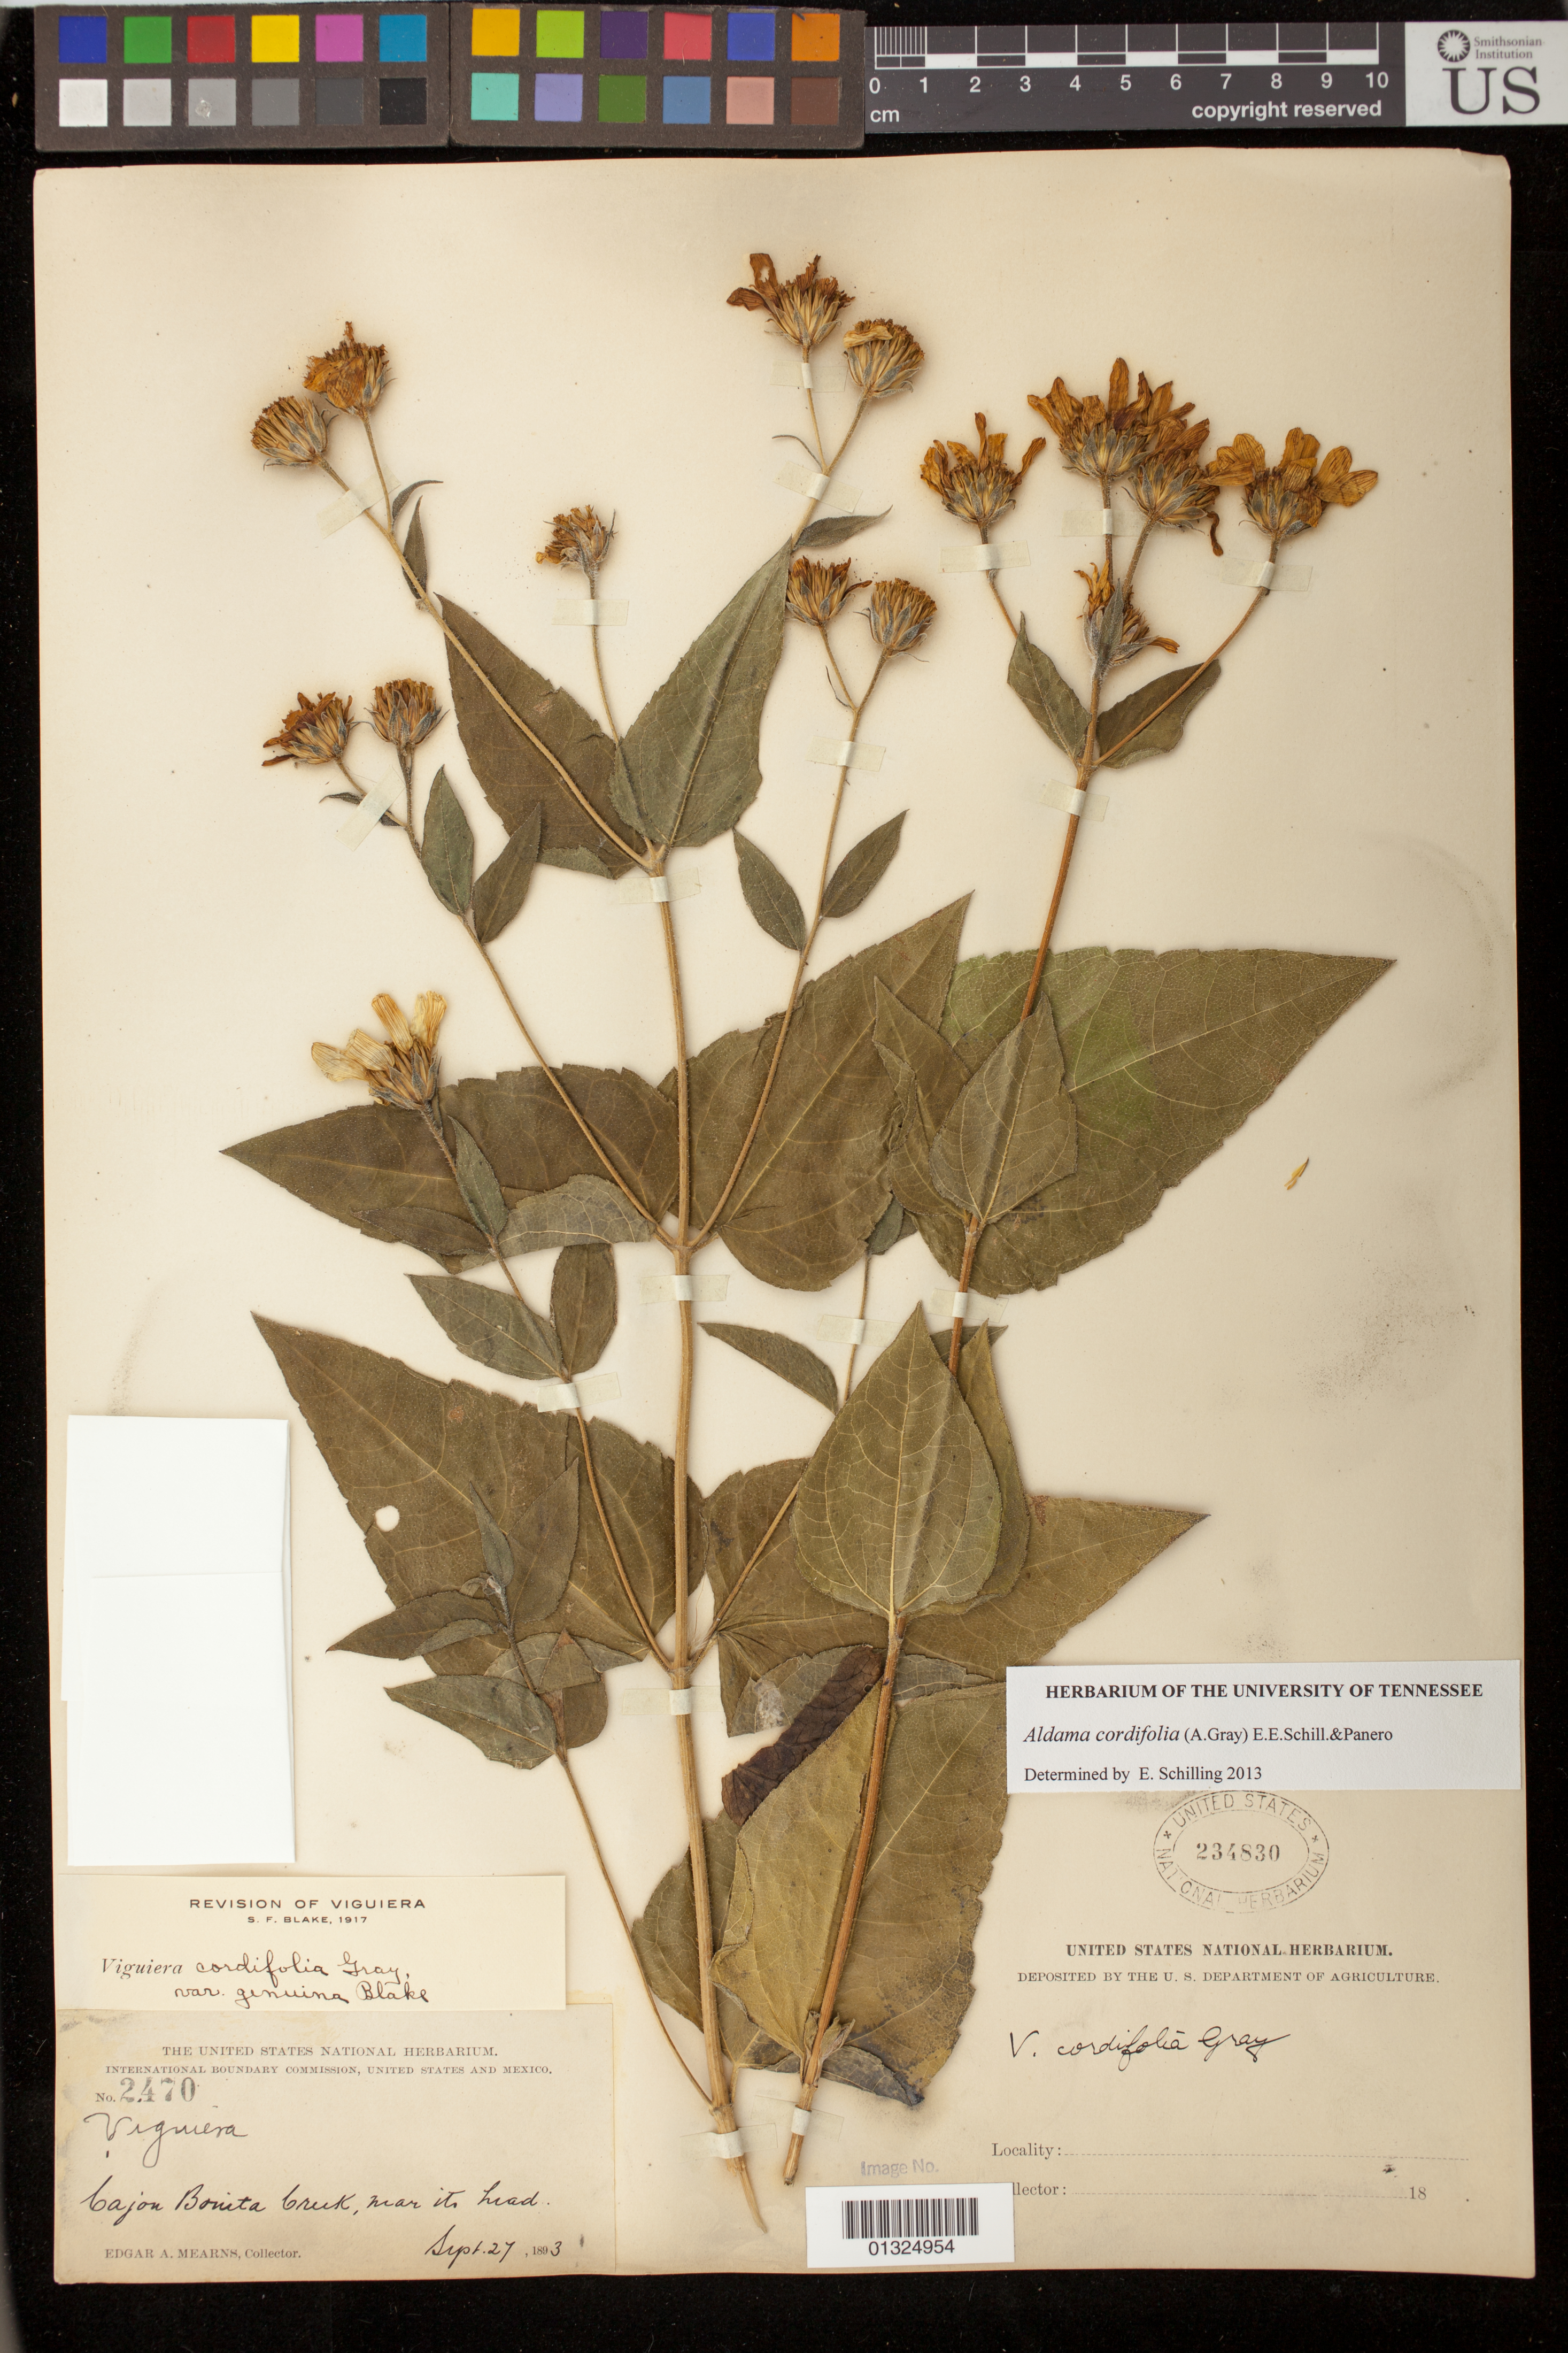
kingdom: Plantae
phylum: Tracheophyta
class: Magnoliopsida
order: Asterales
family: Asteraceae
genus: Aldama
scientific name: Aldama cordifolia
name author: (A. Gray) E.E. Schill. & Panero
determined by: Schilling, E. E.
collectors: E. A. Mearns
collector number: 2470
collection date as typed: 27 Sep 1893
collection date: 1893-09-27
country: United States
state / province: California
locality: Cajon, Bonita Creek, near its head.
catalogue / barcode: US 234830